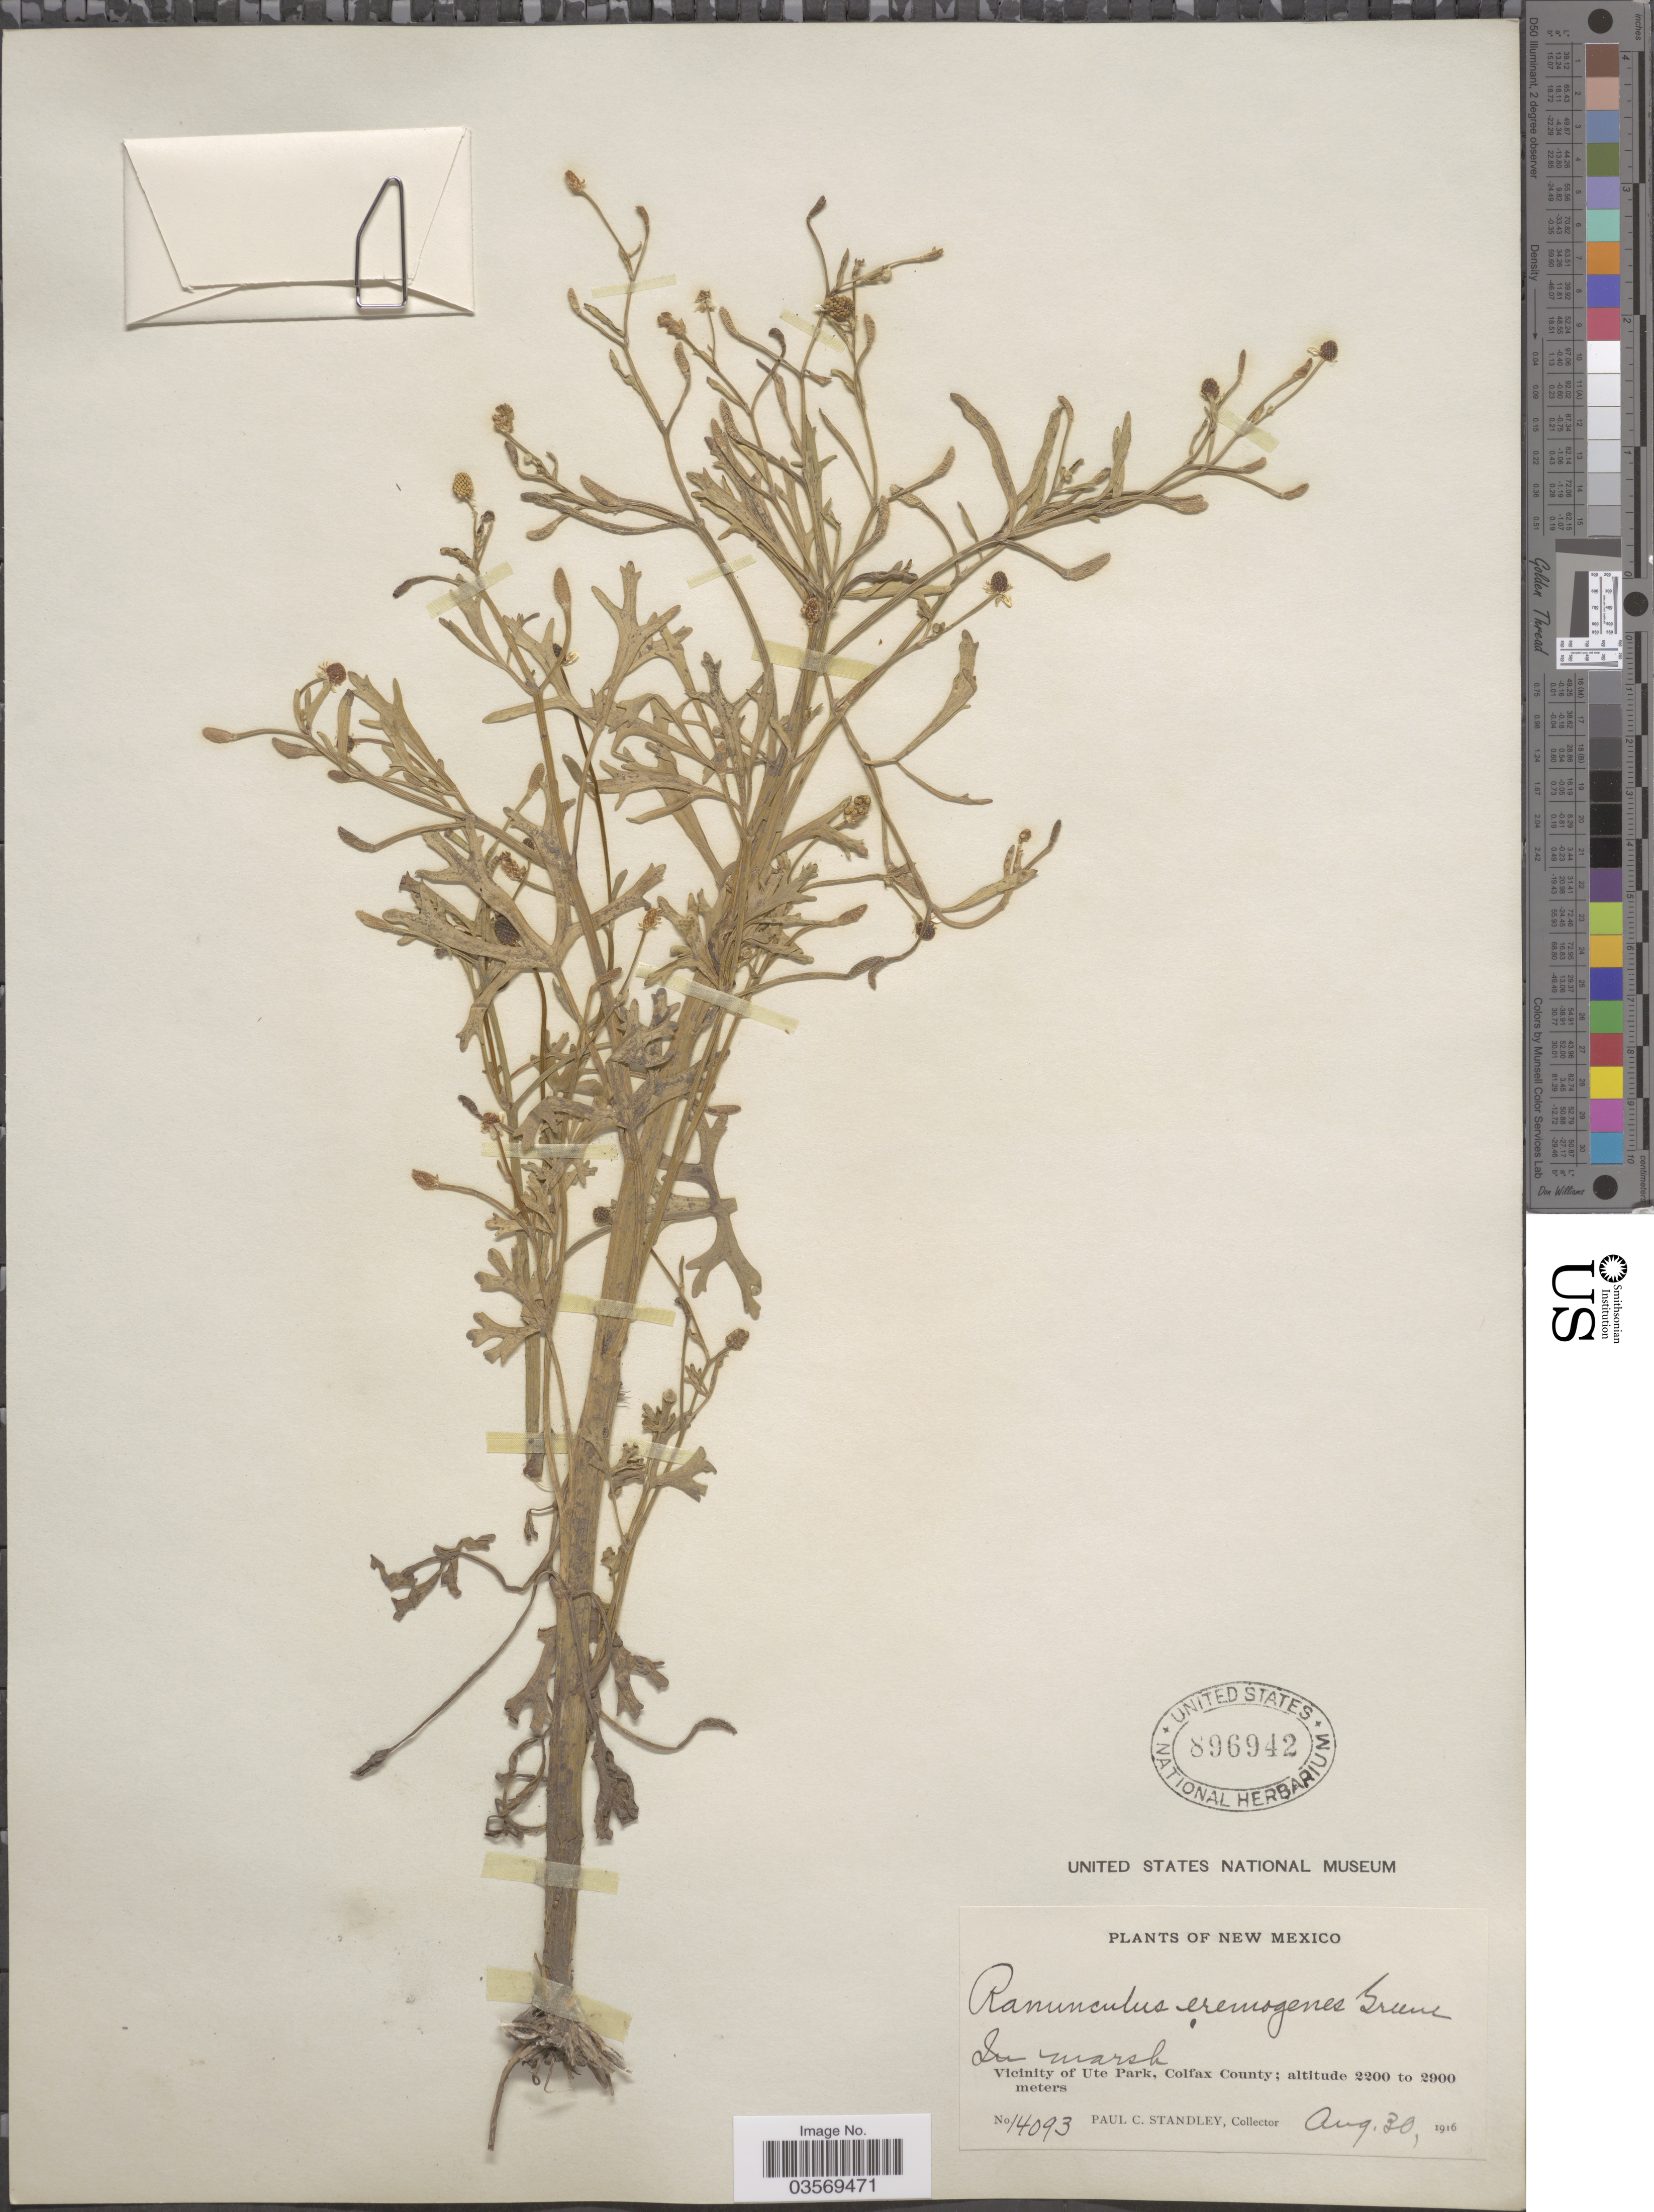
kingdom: Plantae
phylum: Tracheophyta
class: Magnoliopsida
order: Ranunculales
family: Ranunculaceae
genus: Ranunculus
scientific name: Ranunculus sceleratus var. multifidus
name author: Nutt.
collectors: P. C. Standley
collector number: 14093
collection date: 1916-08-30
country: United States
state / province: New Mexico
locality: In marsh. Vicinity of Ute Park. Colfax County.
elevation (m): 2200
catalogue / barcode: US 896942